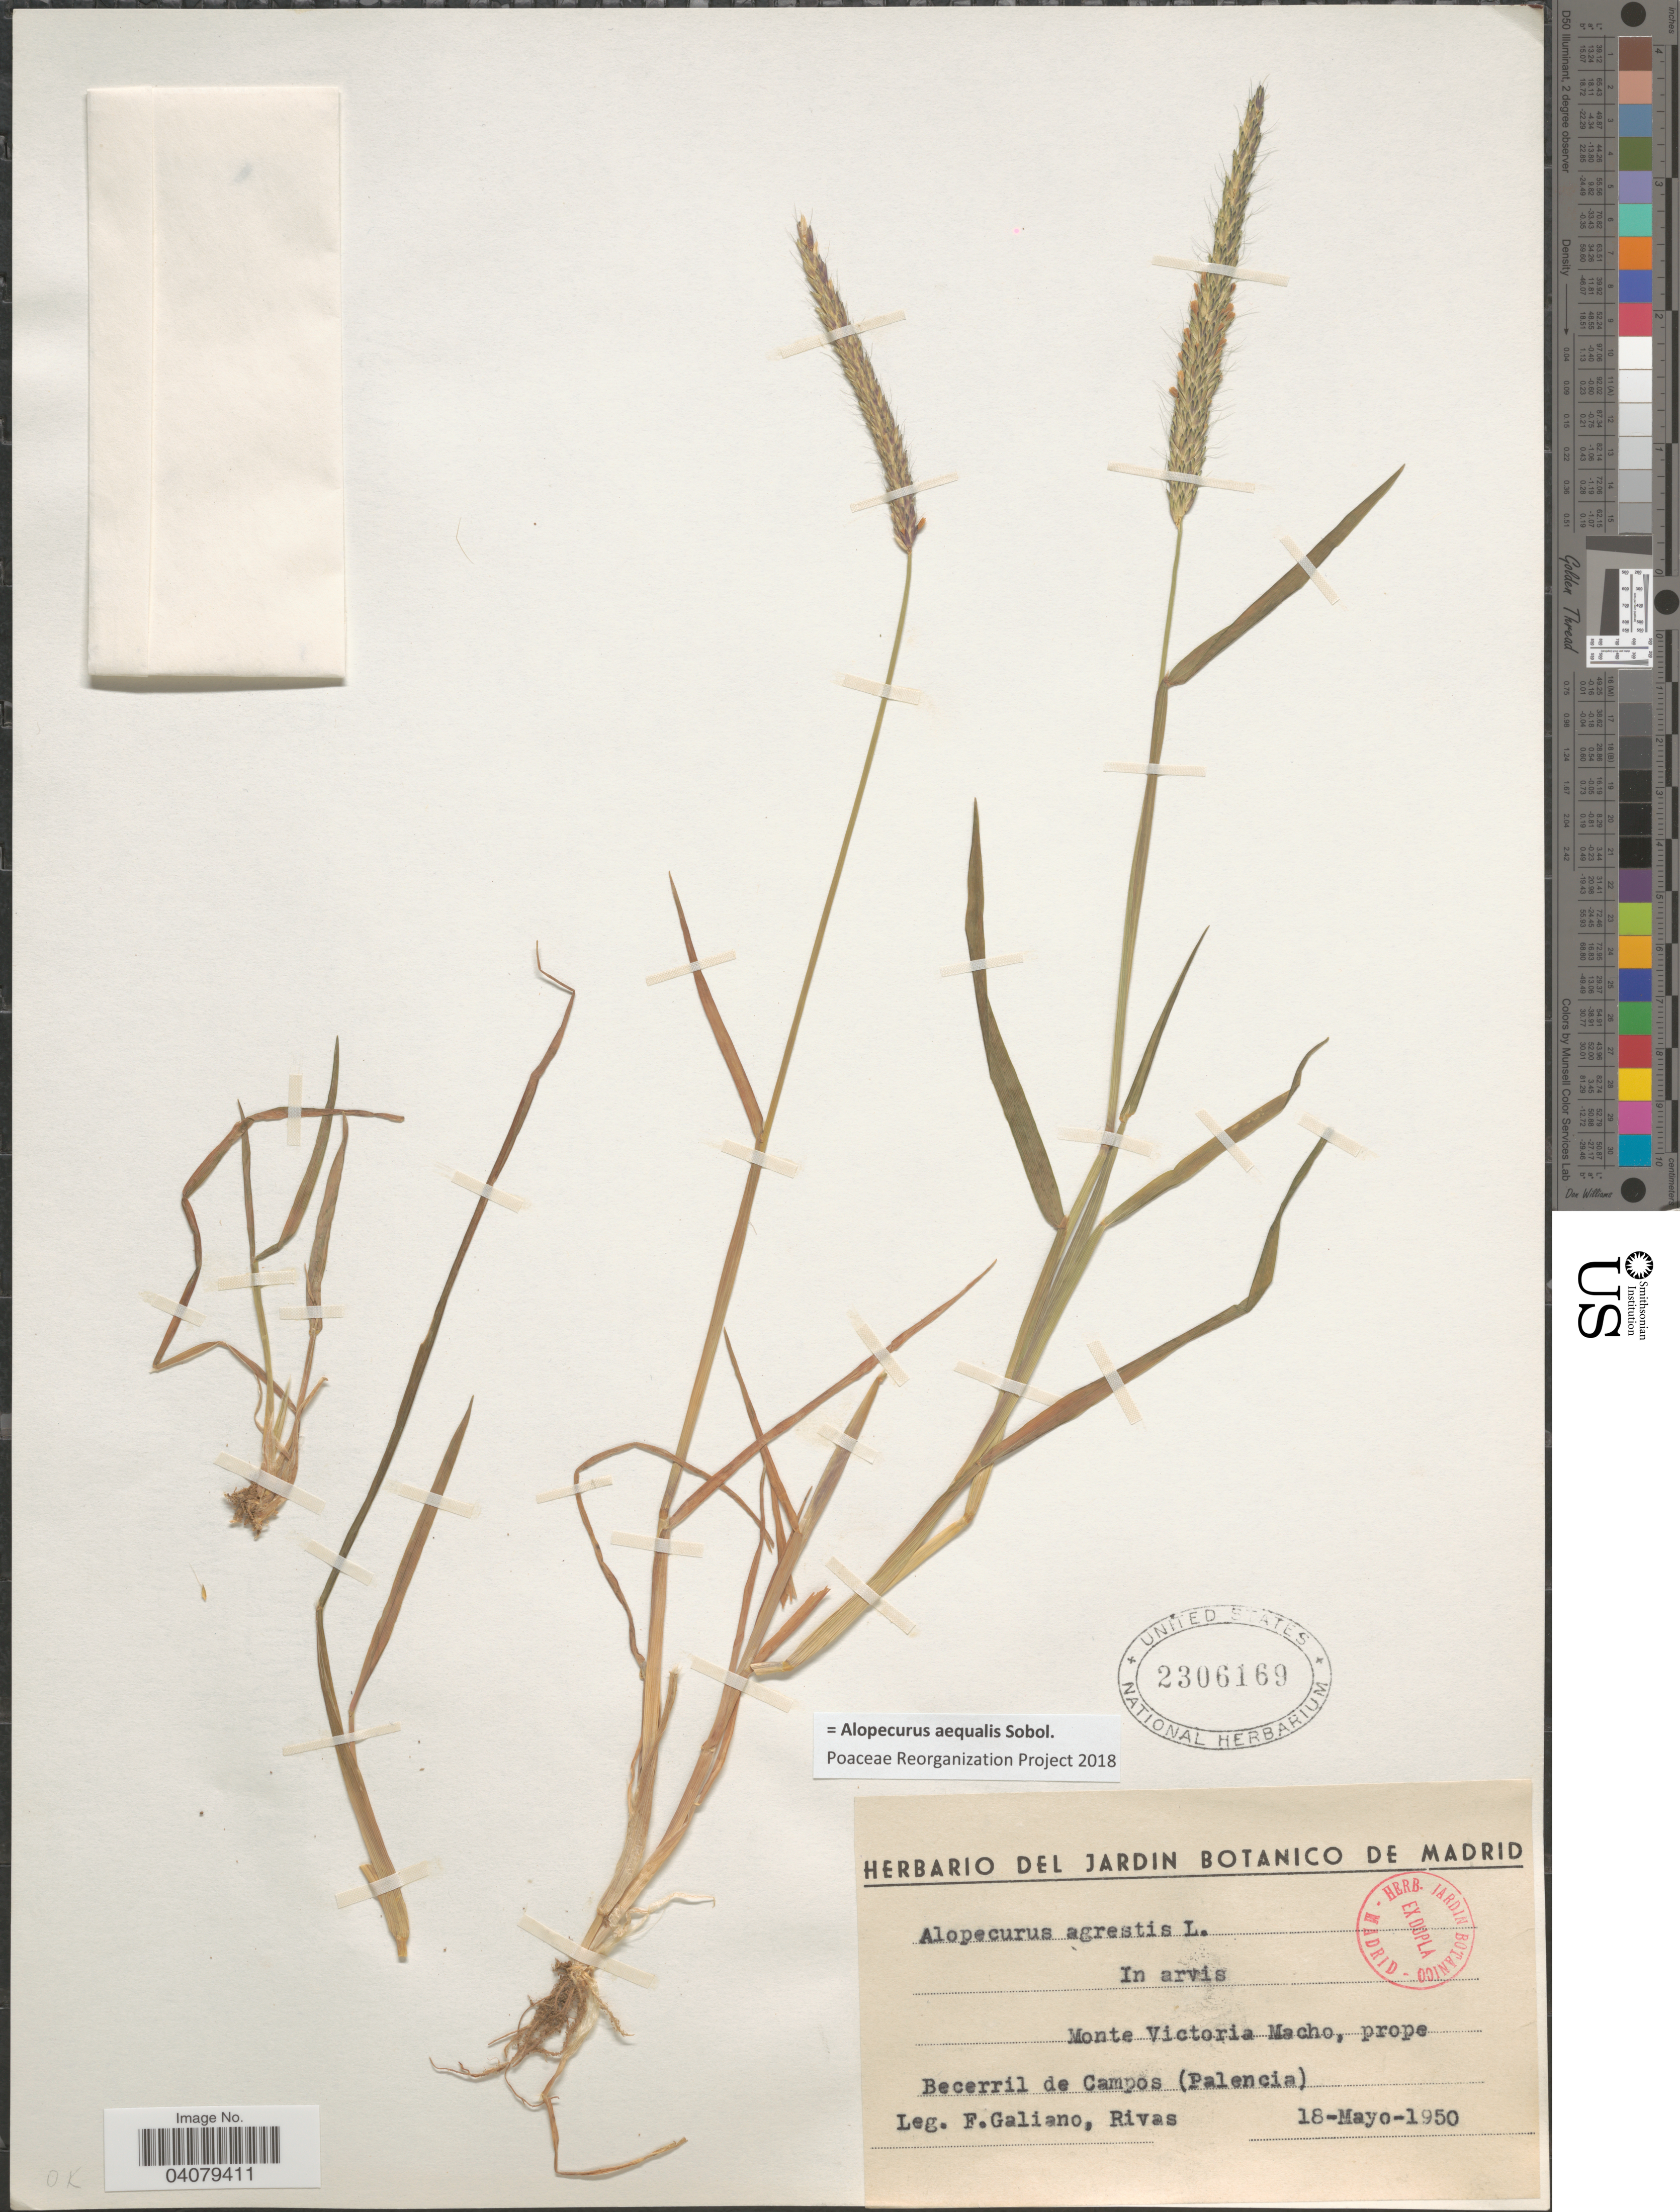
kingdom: Plantae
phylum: Tracheophyta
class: Liliopsida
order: Poales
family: Poaceae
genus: Alopecurus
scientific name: Alopecurus arundinaceus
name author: Poir.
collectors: E. F. Galiano & Rivas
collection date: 1950-05-18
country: Spain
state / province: Madrid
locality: In arvis. Monte Victoria Macho, prope Becerril de Campos (Palencia).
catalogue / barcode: US 2306169